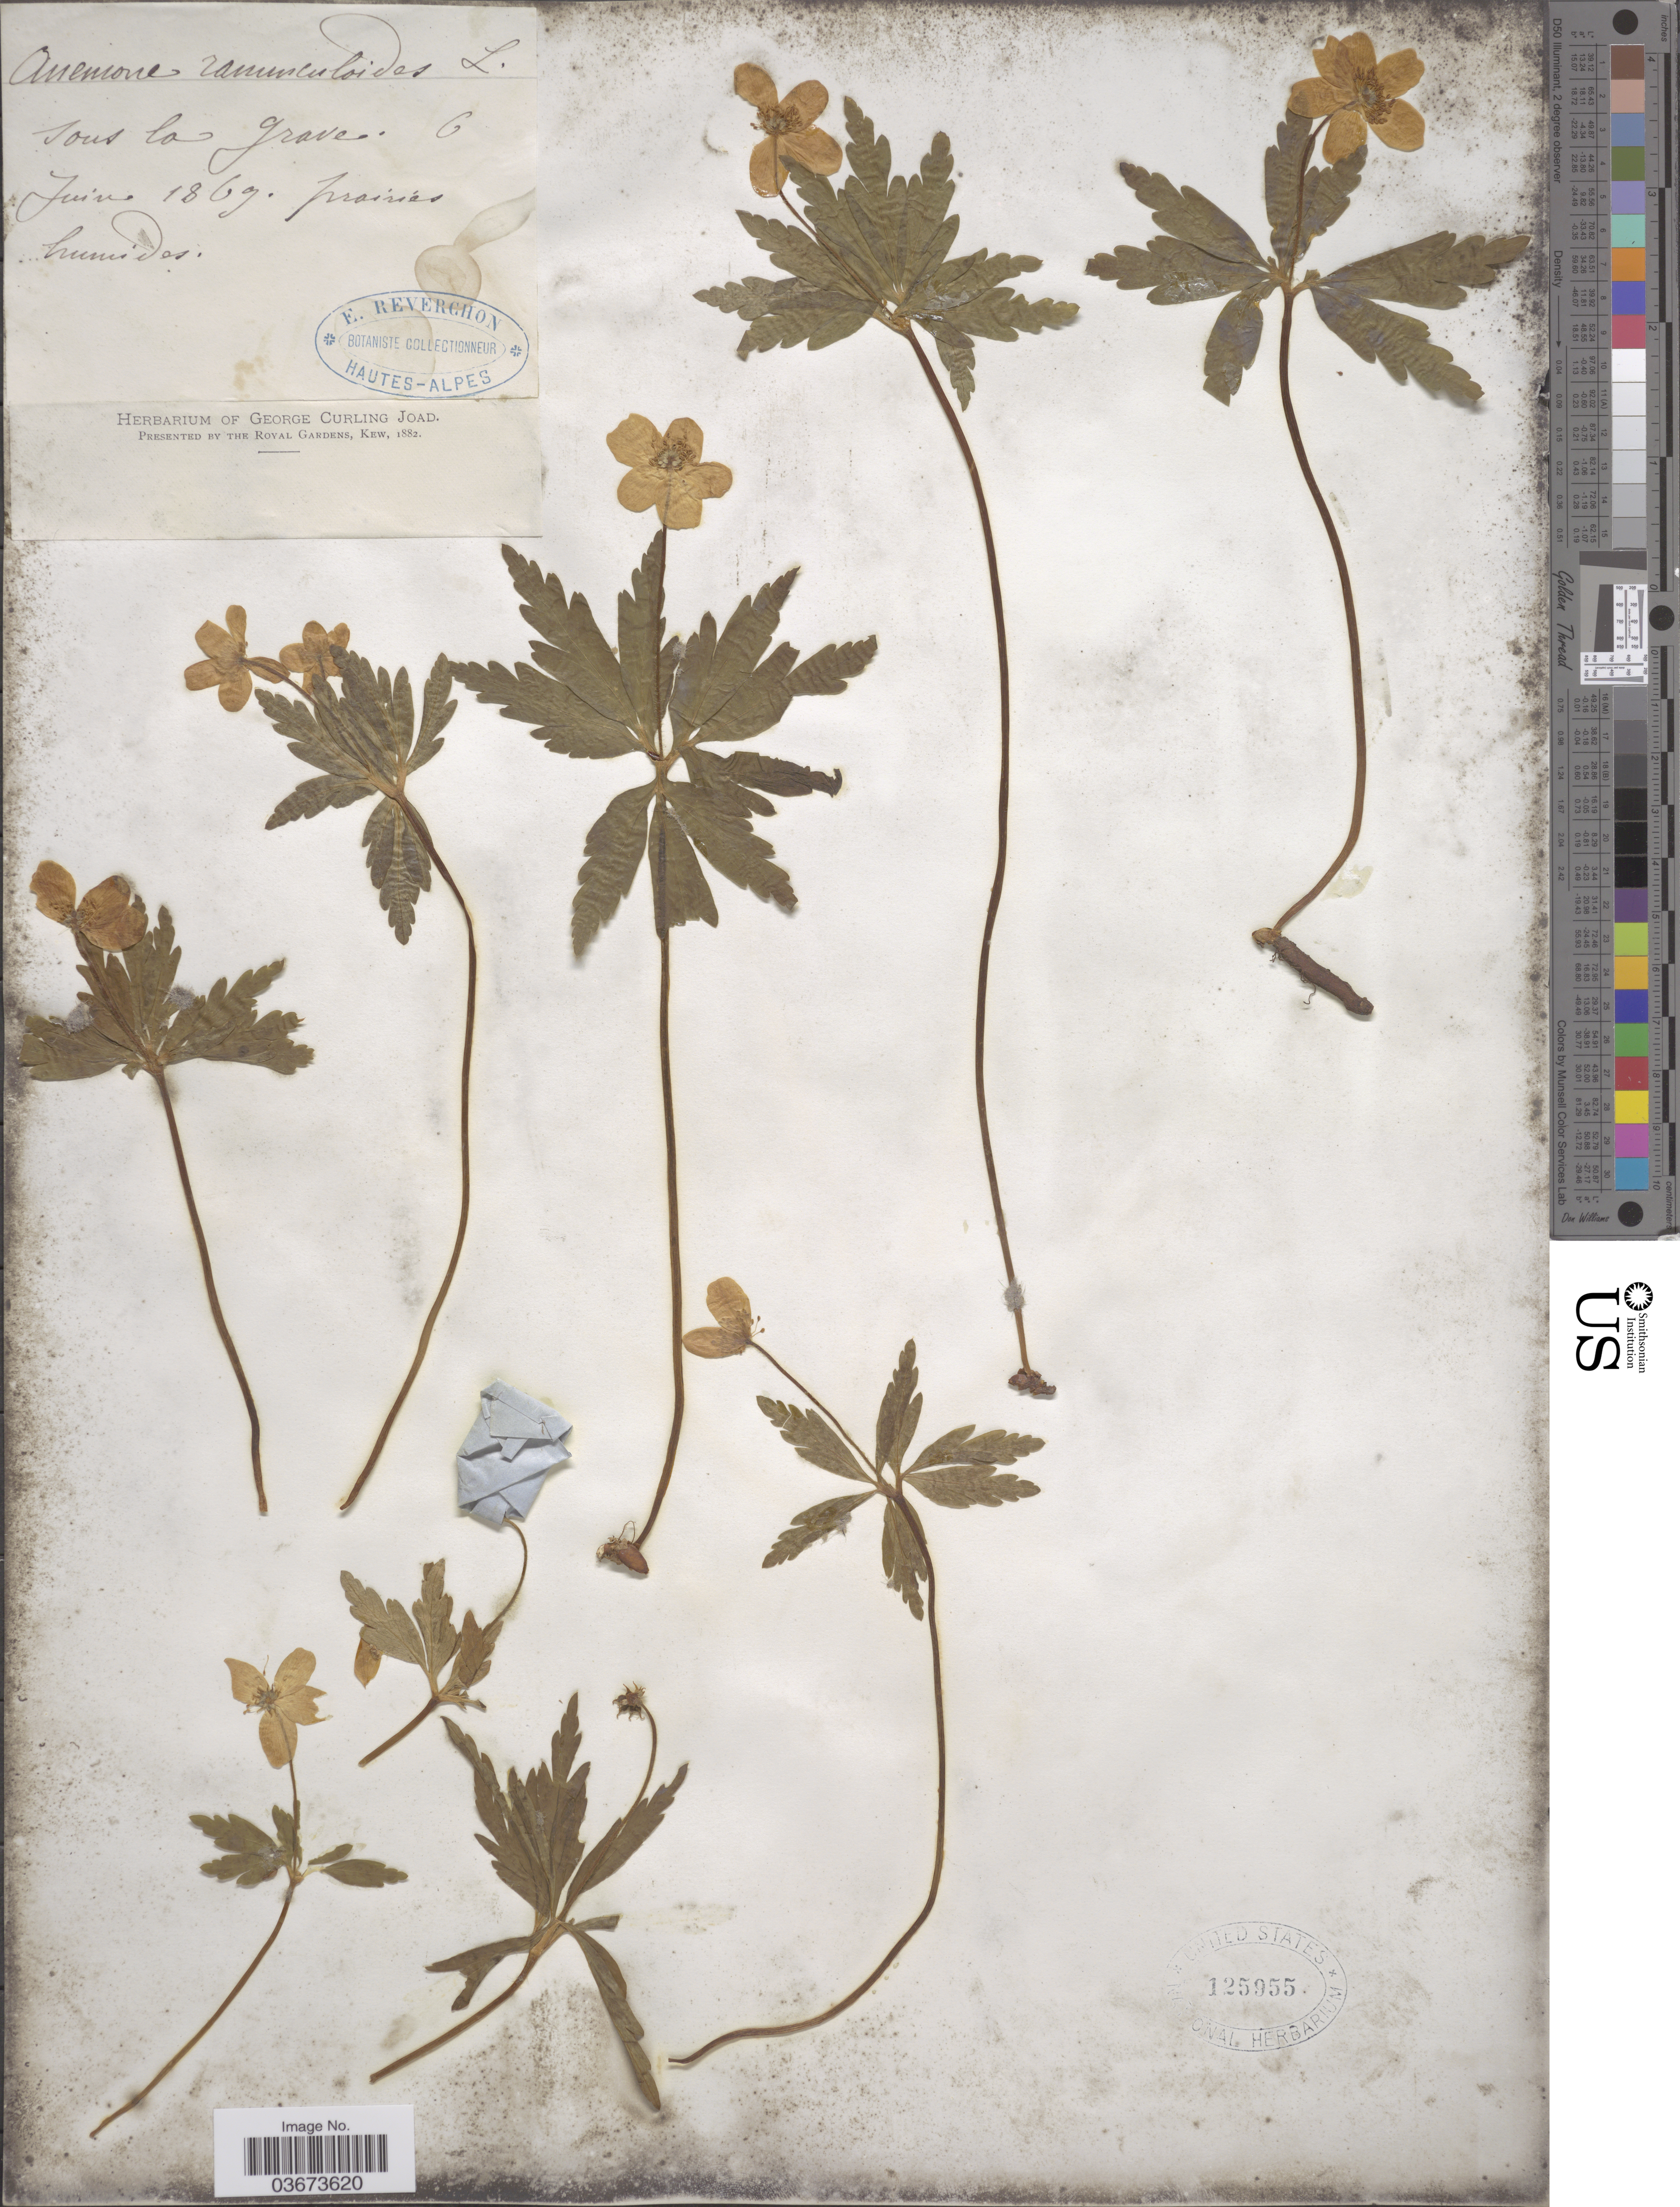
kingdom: Plantae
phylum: Tracheophyta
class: Magnoliopsida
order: Ranunculales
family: Ranunculaceae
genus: Anemone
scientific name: Anemone ranunculoides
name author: L.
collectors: E. Reverchon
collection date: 1869-06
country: France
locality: Sous la grave.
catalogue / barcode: US 125955